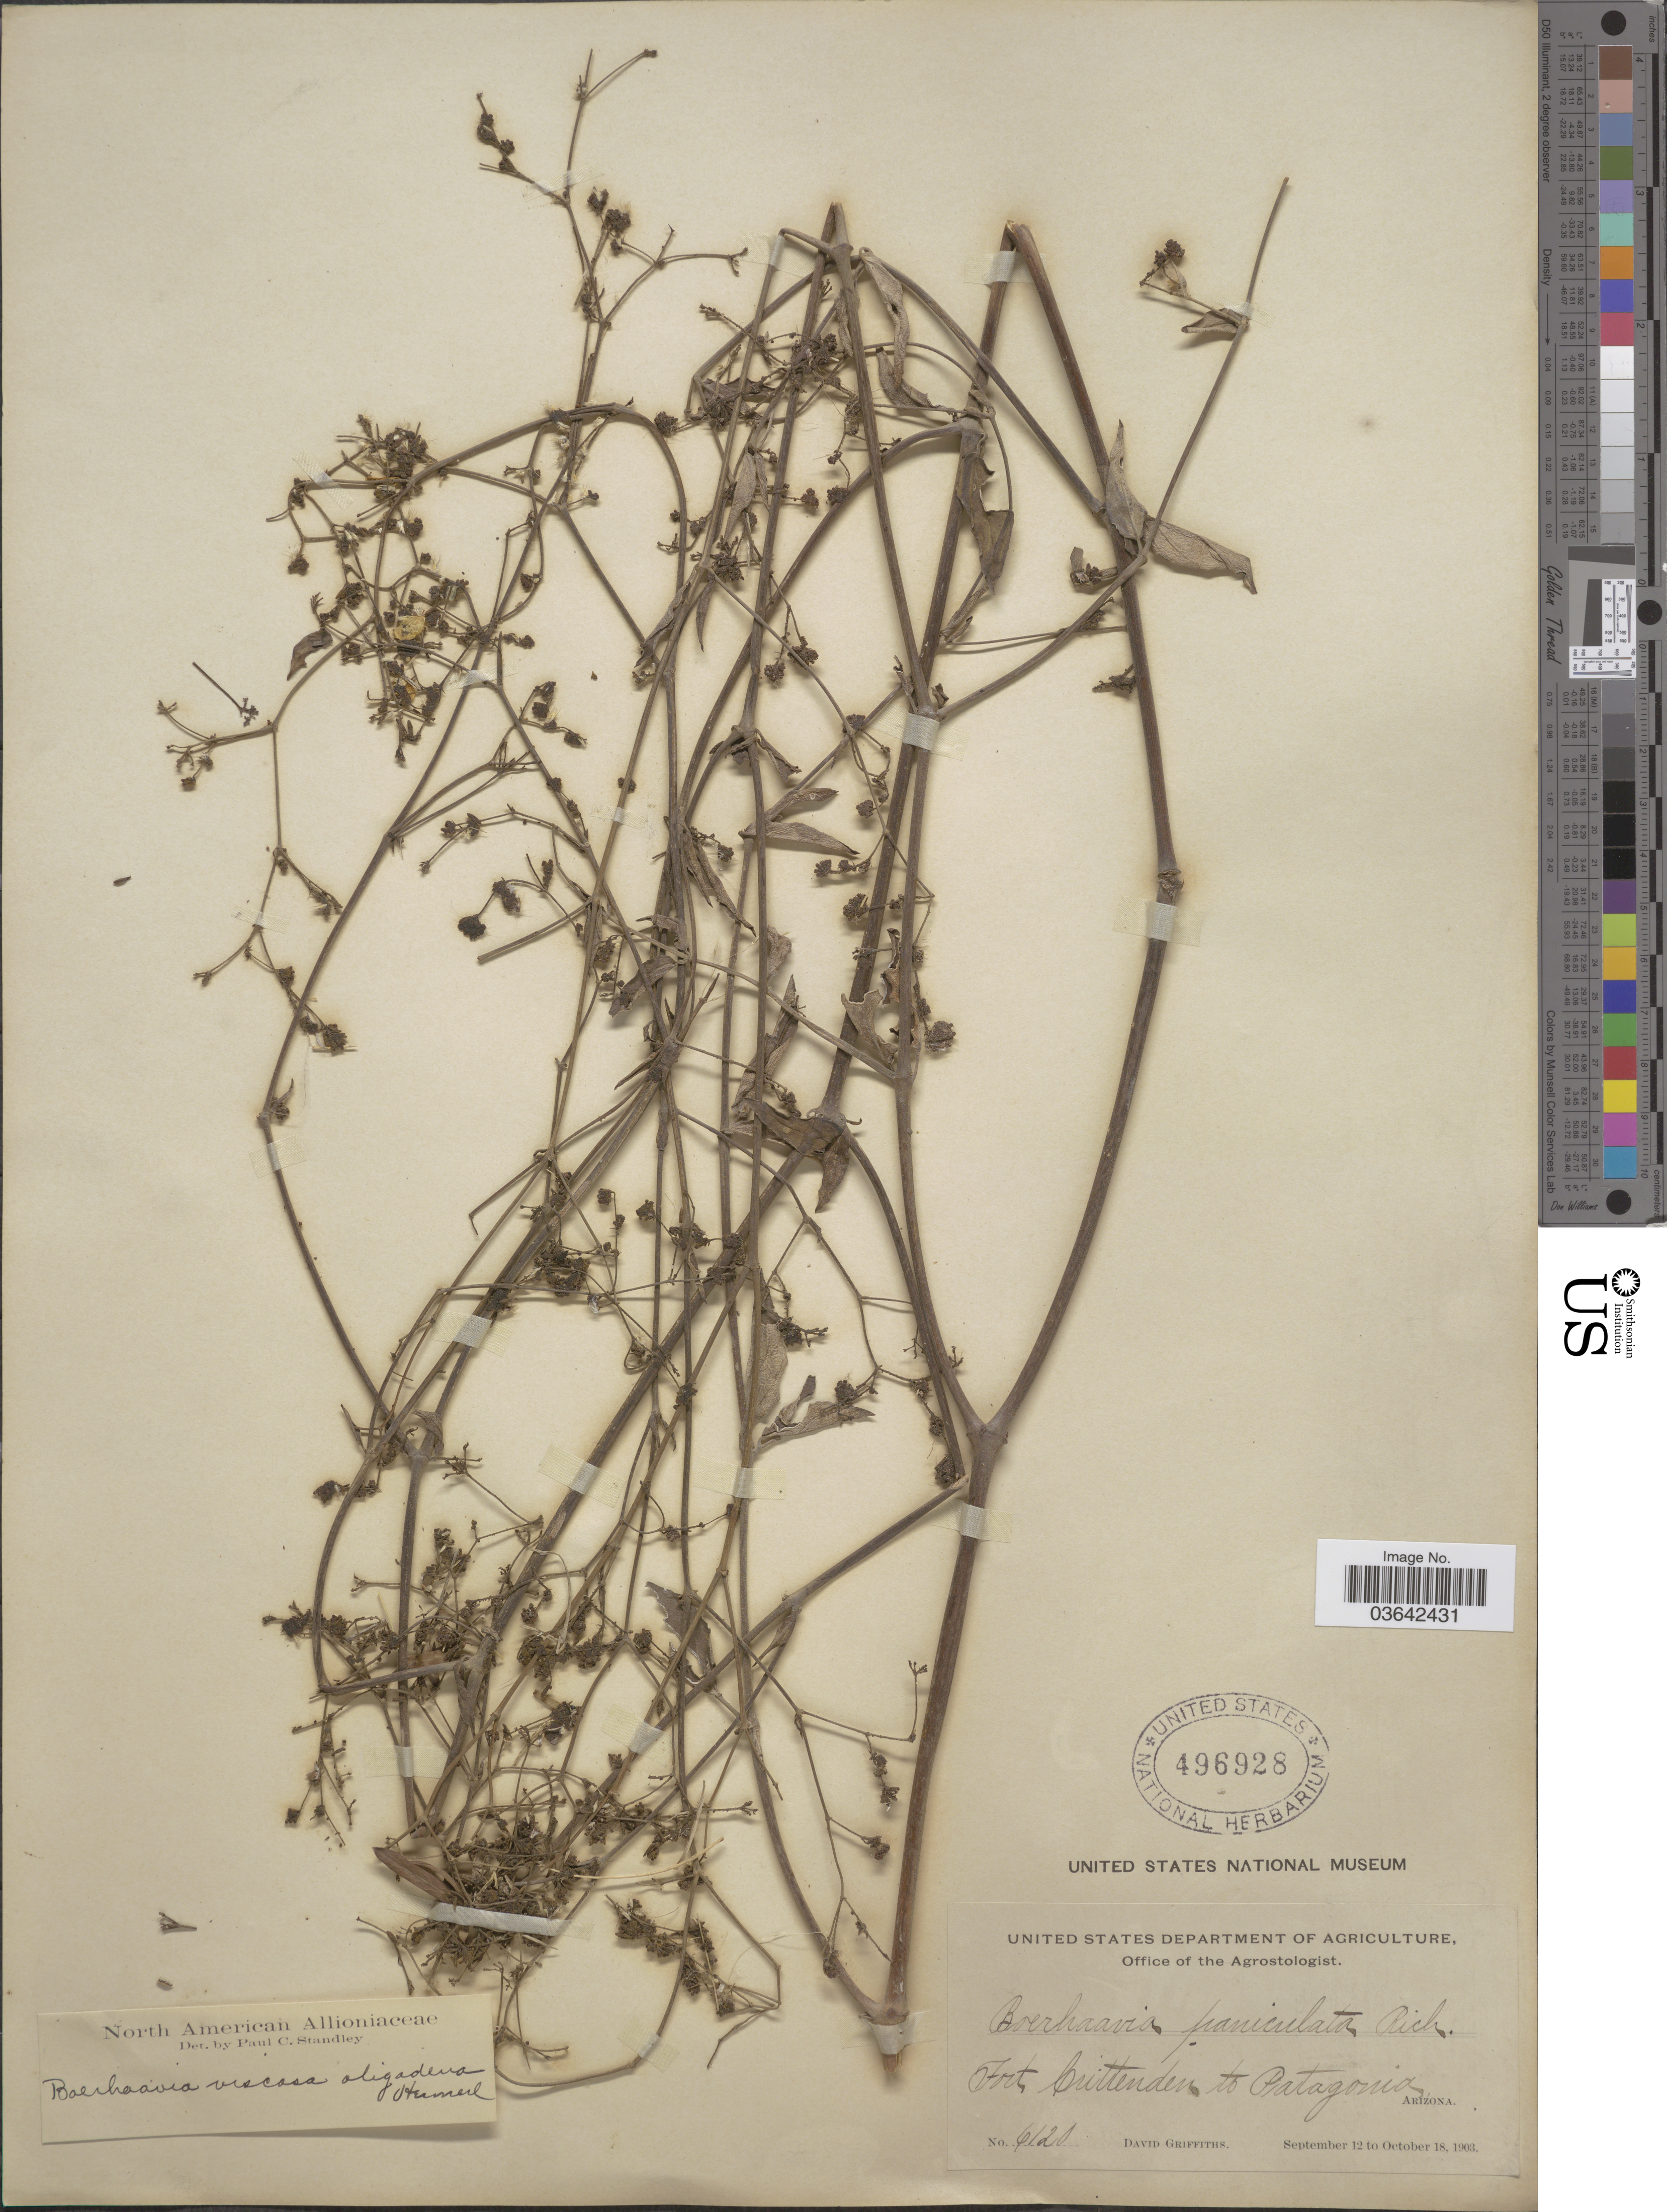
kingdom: Plantae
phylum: Tracheophyta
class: Magnoliopsida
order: Caryophyllales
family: Nyctaginaceae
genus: Boerhavia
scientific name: Boerhavia coccinea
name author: Mill.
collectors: D. Griffiths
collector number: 6120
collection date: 1903-09-12/1903-10-18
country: United States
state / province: Arizona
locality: Fort Crittenden to Patagonia.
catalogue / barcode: US 496928